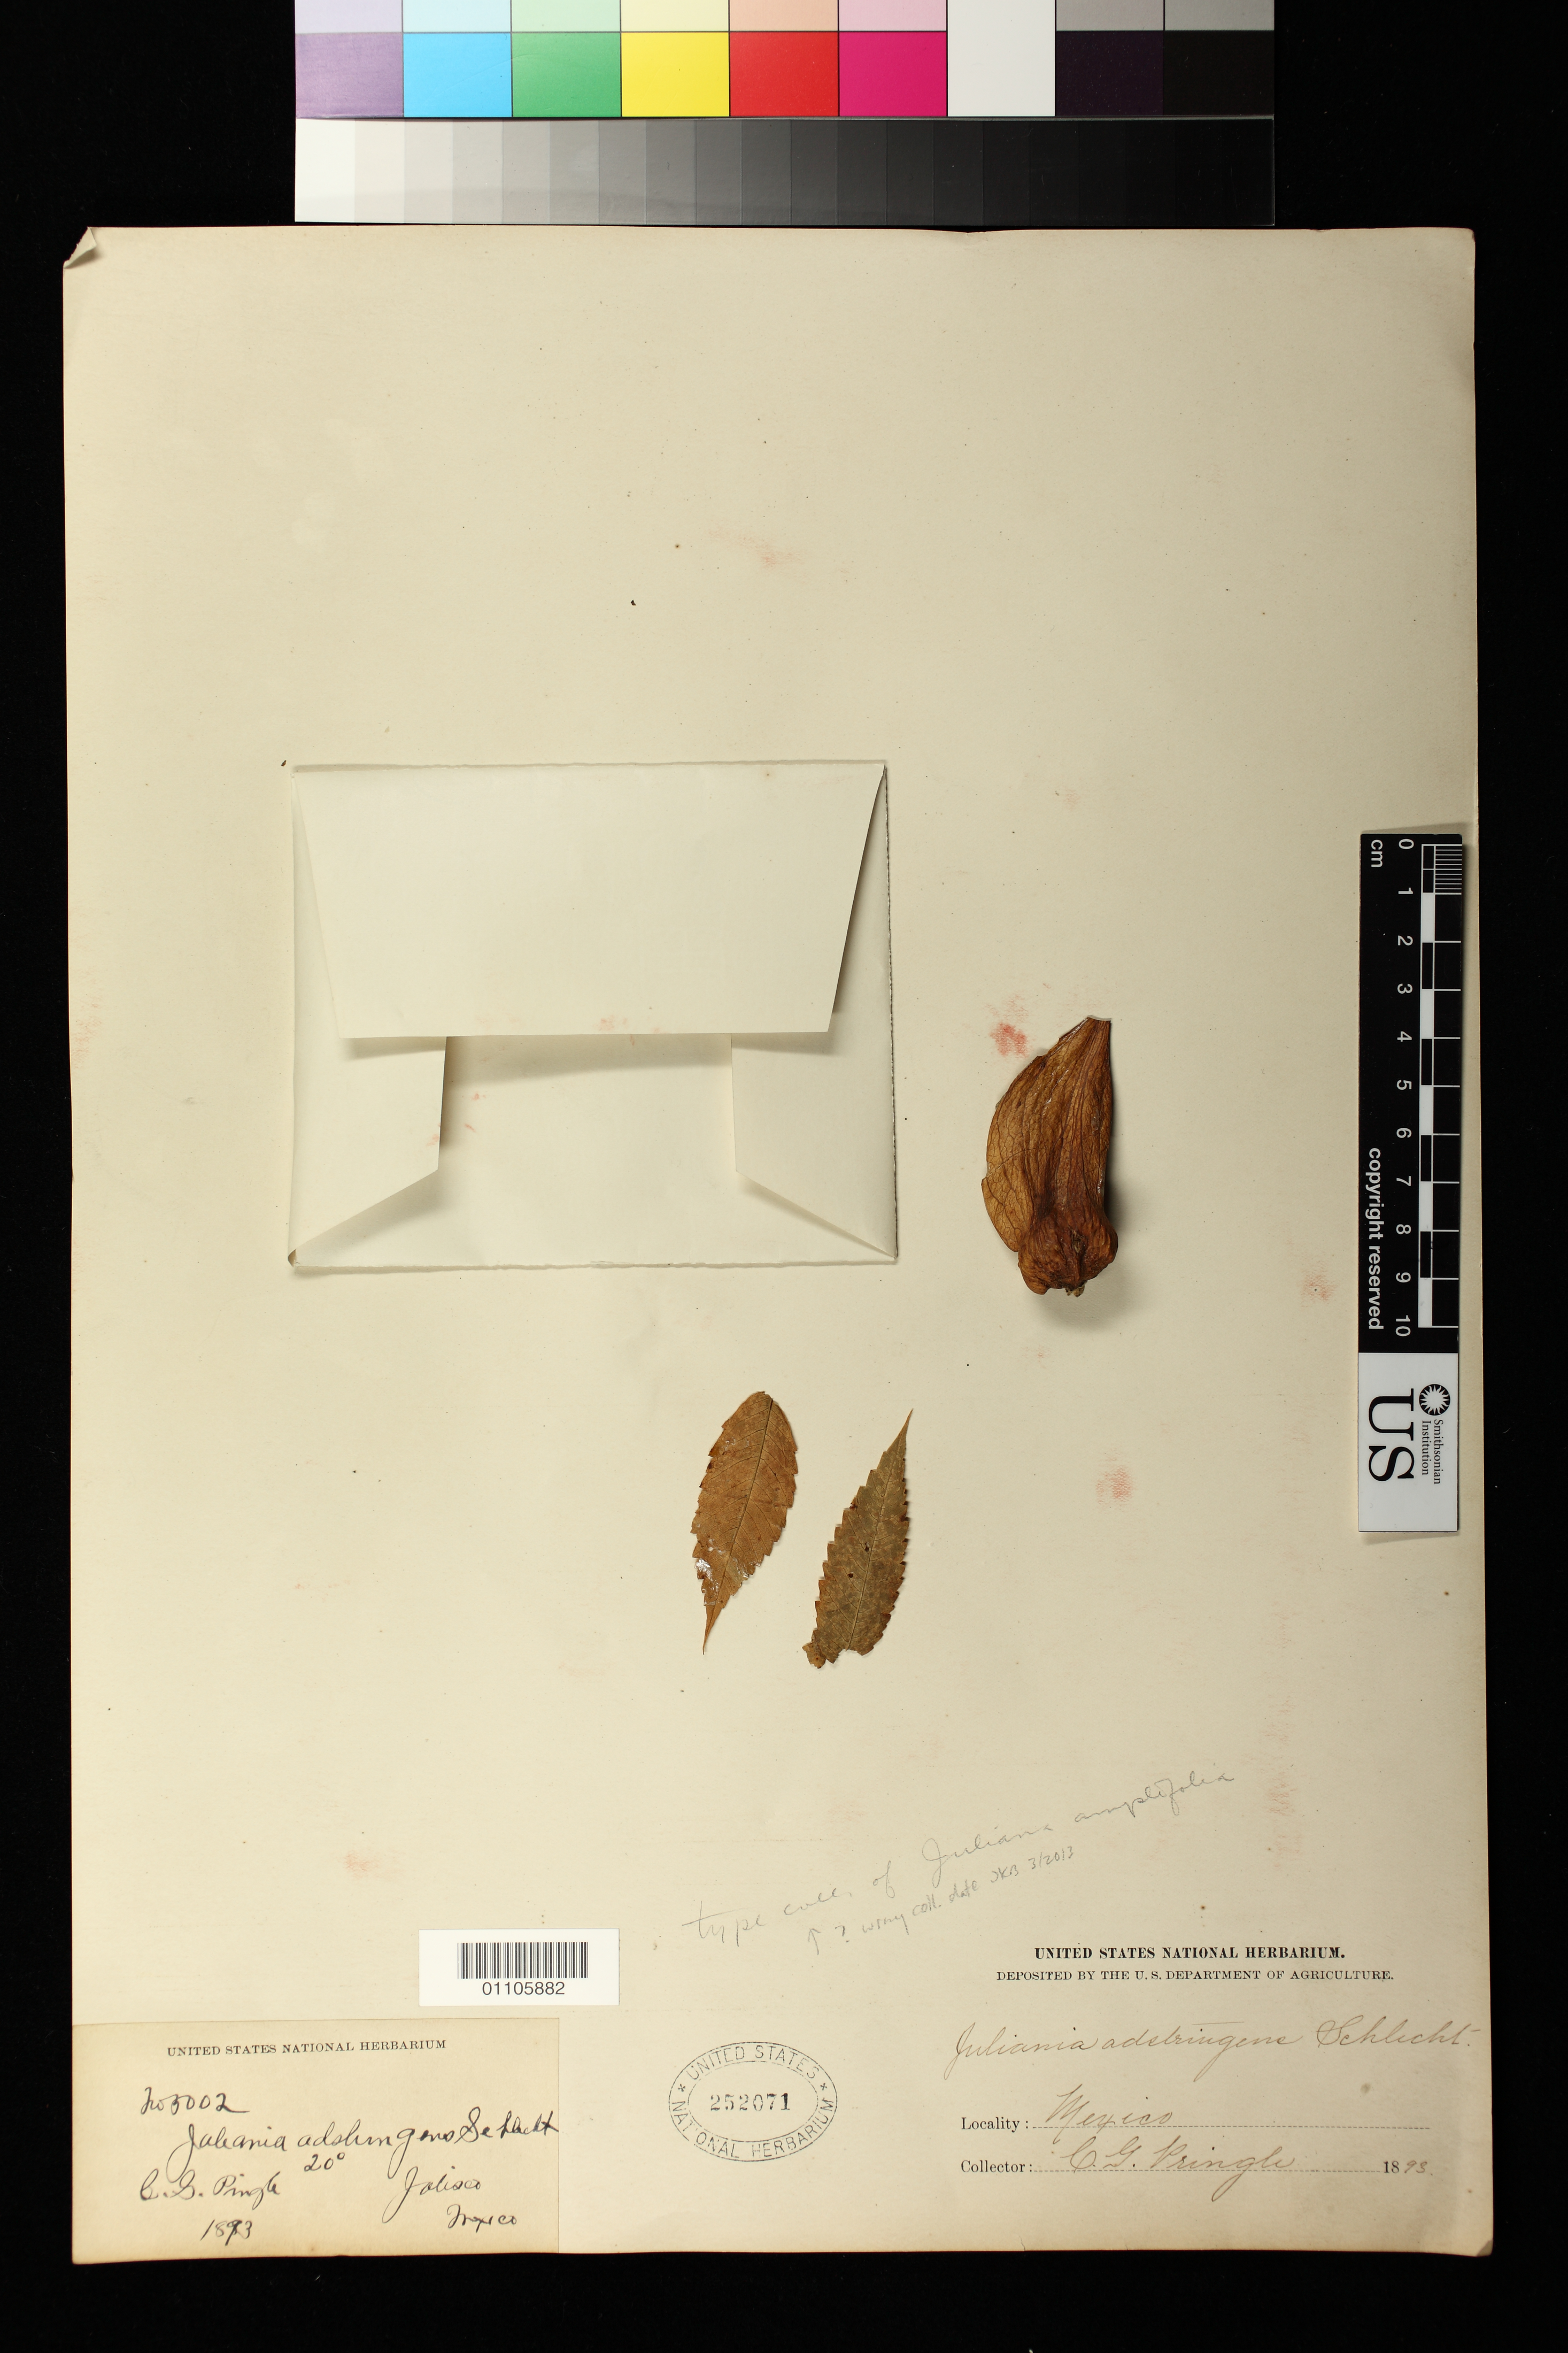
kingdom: Plantae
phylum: Tracheophyta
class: Magnoliopsida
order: Sapindales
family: Anacardiaceae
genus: Juliania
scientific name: Juliania amplifolia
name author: Hemsl. & Rose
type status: Possible Syntype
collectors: C. G. Pringle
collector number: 5002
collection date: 1893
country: Mexico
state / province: Jalisco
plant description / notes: Fragmentary material of uncertain origin; same collection number (5002) as a syntype of Juliania amplifolia Hemsl. & Rose but wrong collection date.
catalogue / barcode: US 252071